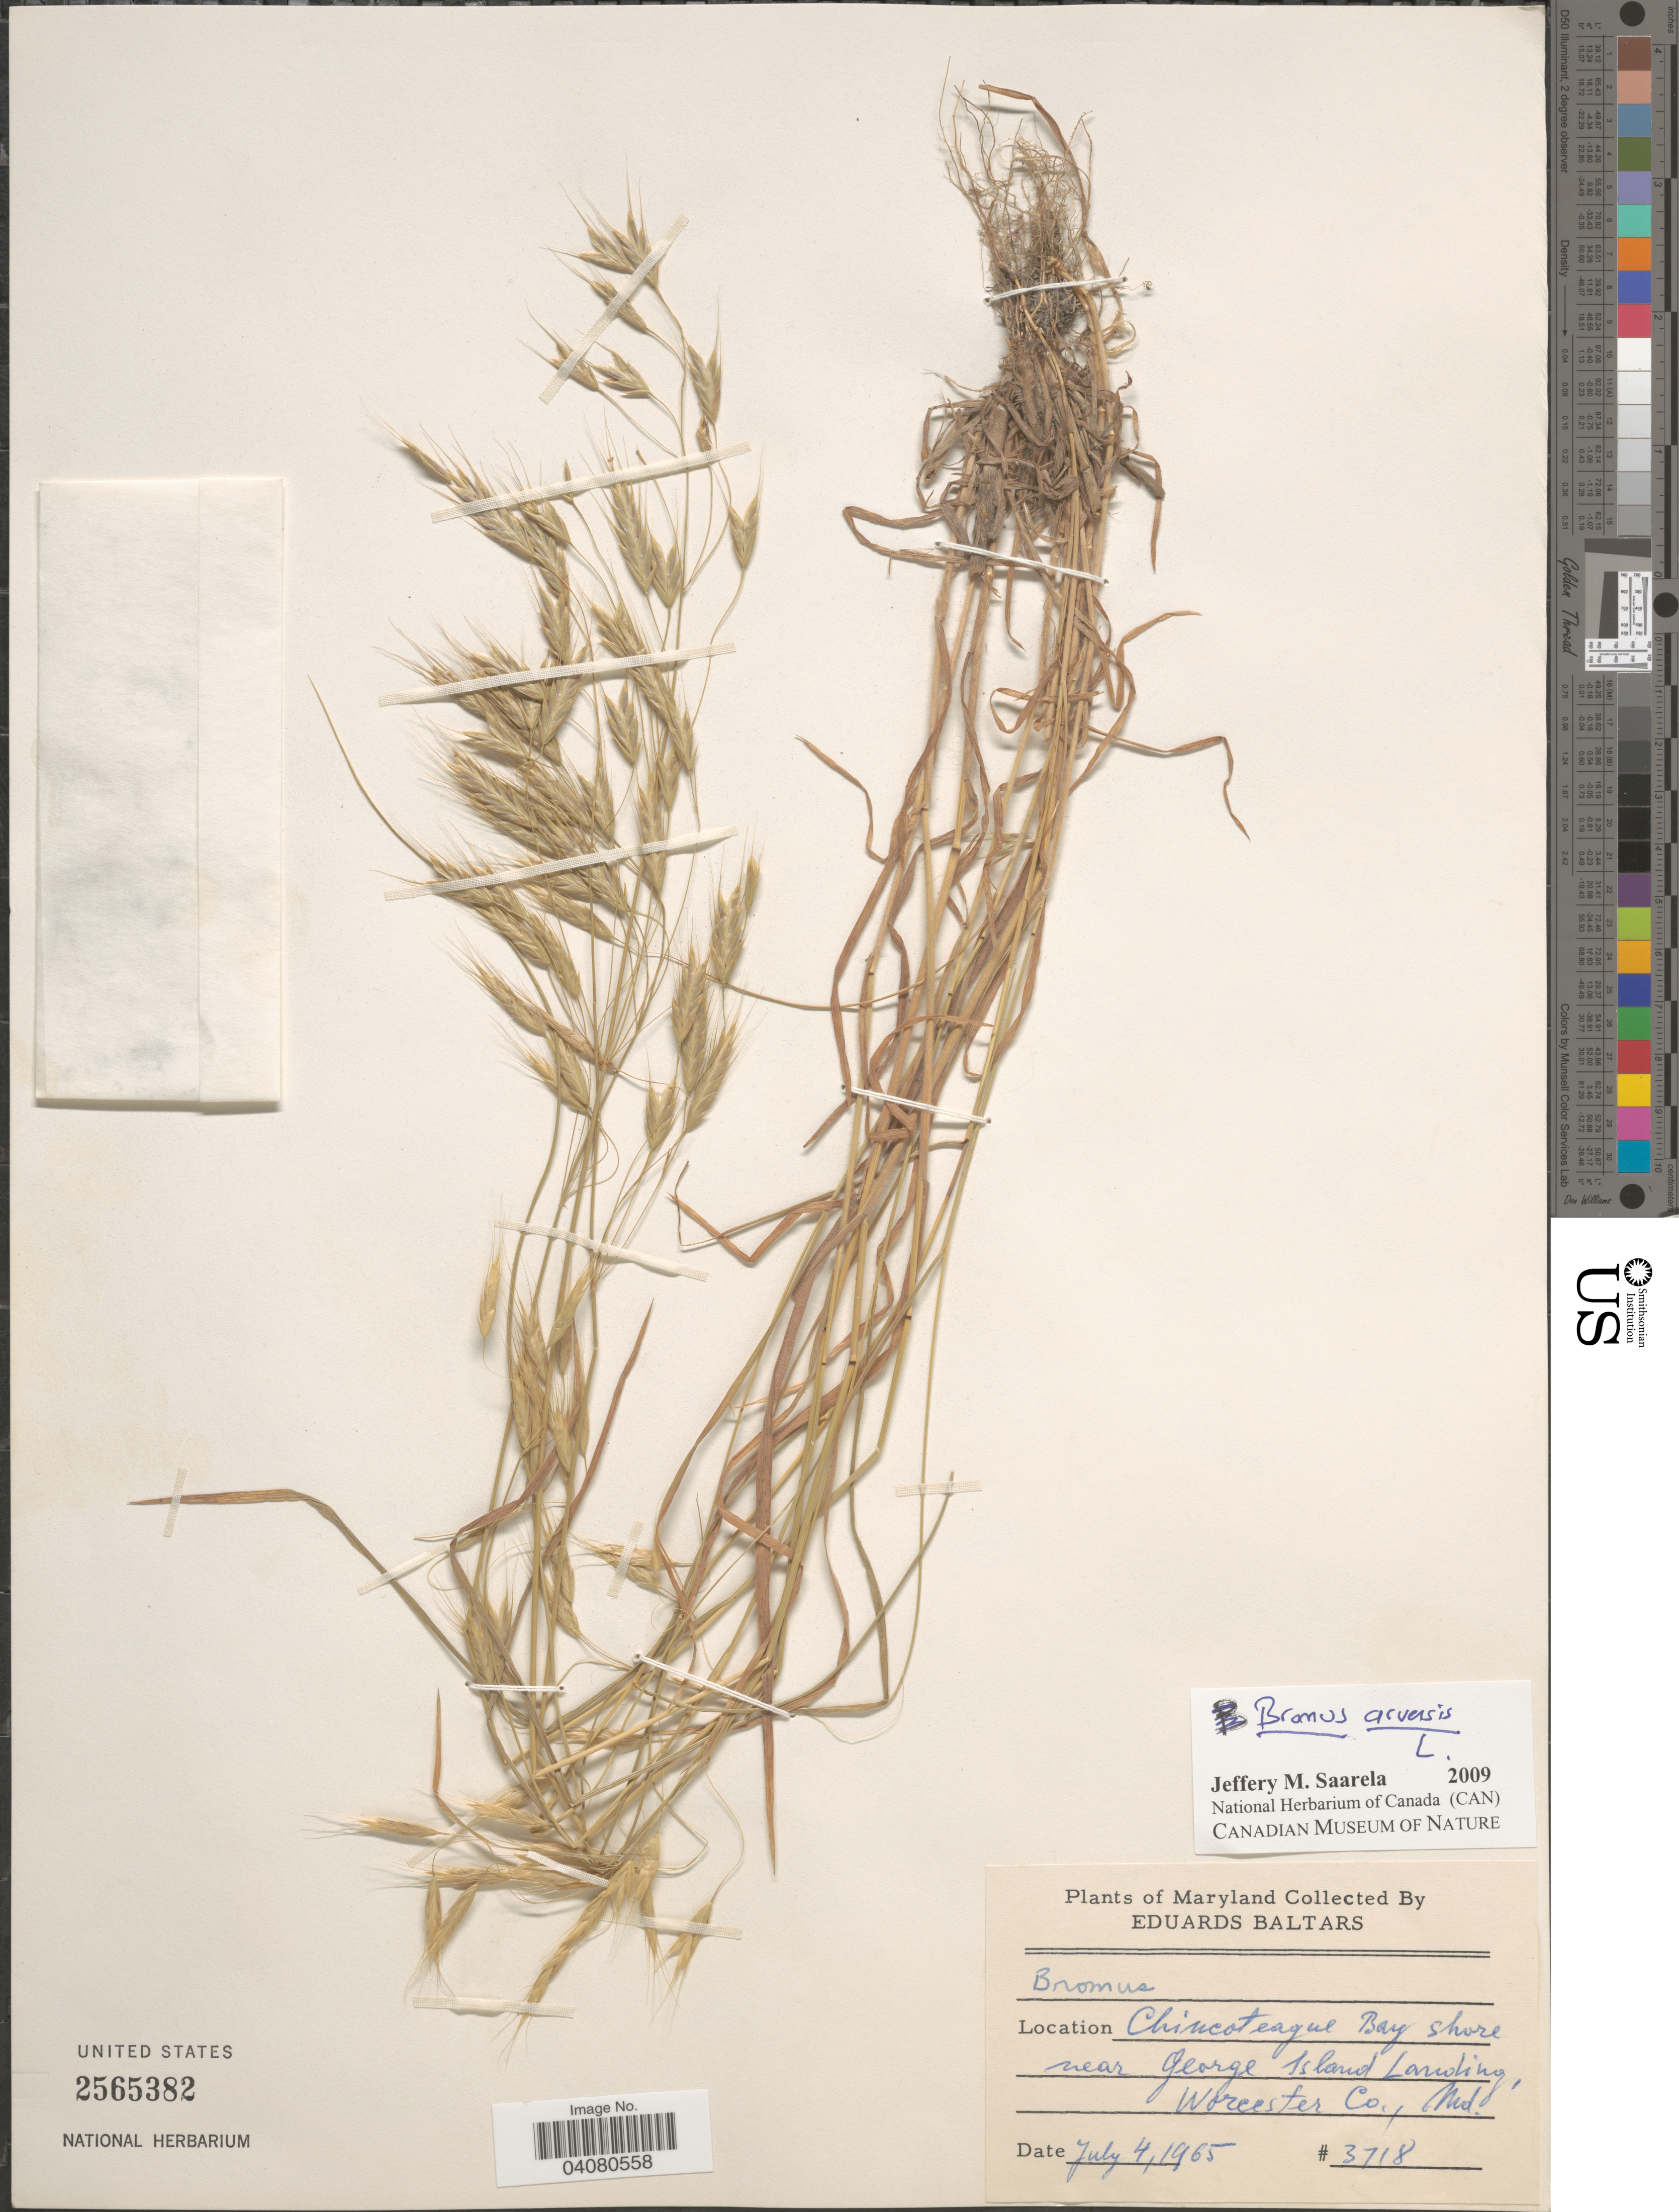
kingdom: Plantae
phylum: Tracheophyta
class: Liliopsida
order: Poales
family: Poaceae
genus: Bromus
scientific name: Bromus arvensis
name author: L.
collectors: E. Baltars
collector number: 3718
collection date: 1965-07-04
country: United States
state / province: Maryland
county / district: Worcester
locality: Chincoteague Bay shore near George Island Landing, Worcester Co.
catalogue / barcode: US 2565382